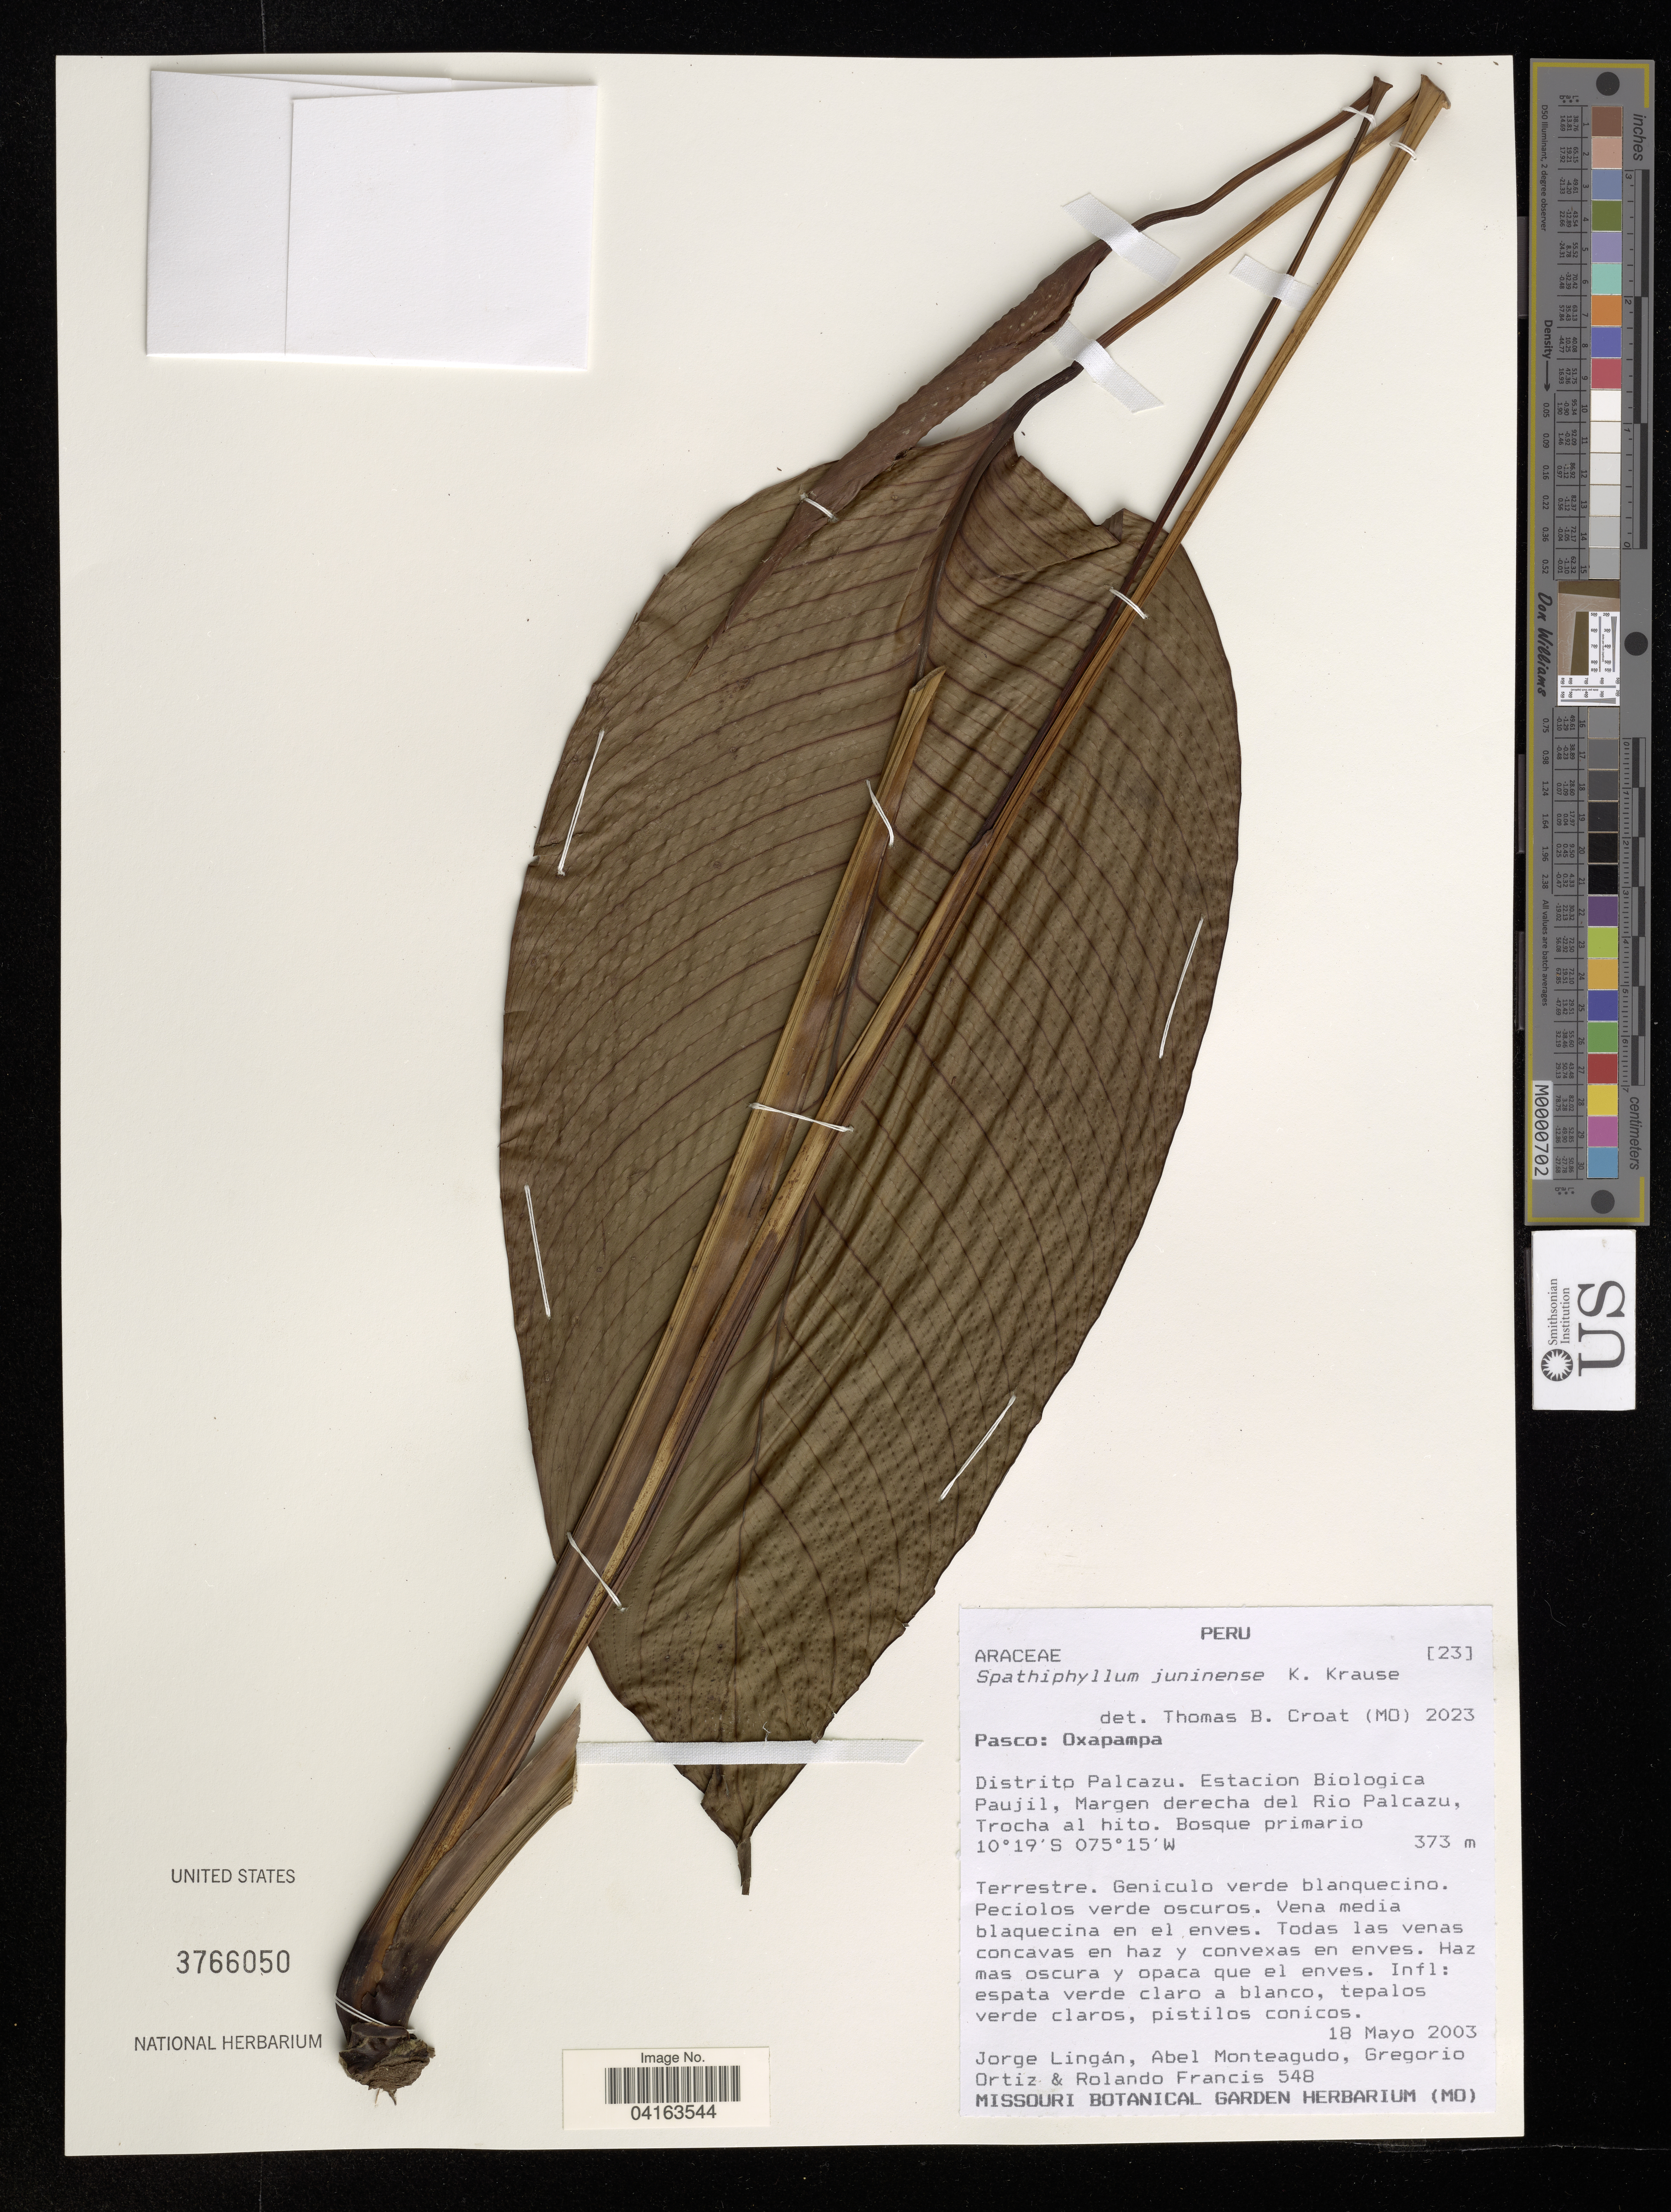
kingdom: Plantae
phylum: Tracheophyta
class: Liliopsida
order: Alismatales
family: Araceae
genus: Spathiphyllum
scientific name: Spathiphyllum juninense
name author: K. Krause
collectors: J. Lingán, A. Monteagudo, G. Ortiz & R. Francis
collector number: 548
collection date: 2003-05-18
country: Peru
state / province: Pasco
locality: Oxapampa. Distrito Palcazu. Estacion Biologica Paujil, Margen derecha del Rio Palcazu, Trocha al hito.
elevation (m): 373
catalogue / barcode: US 3766050